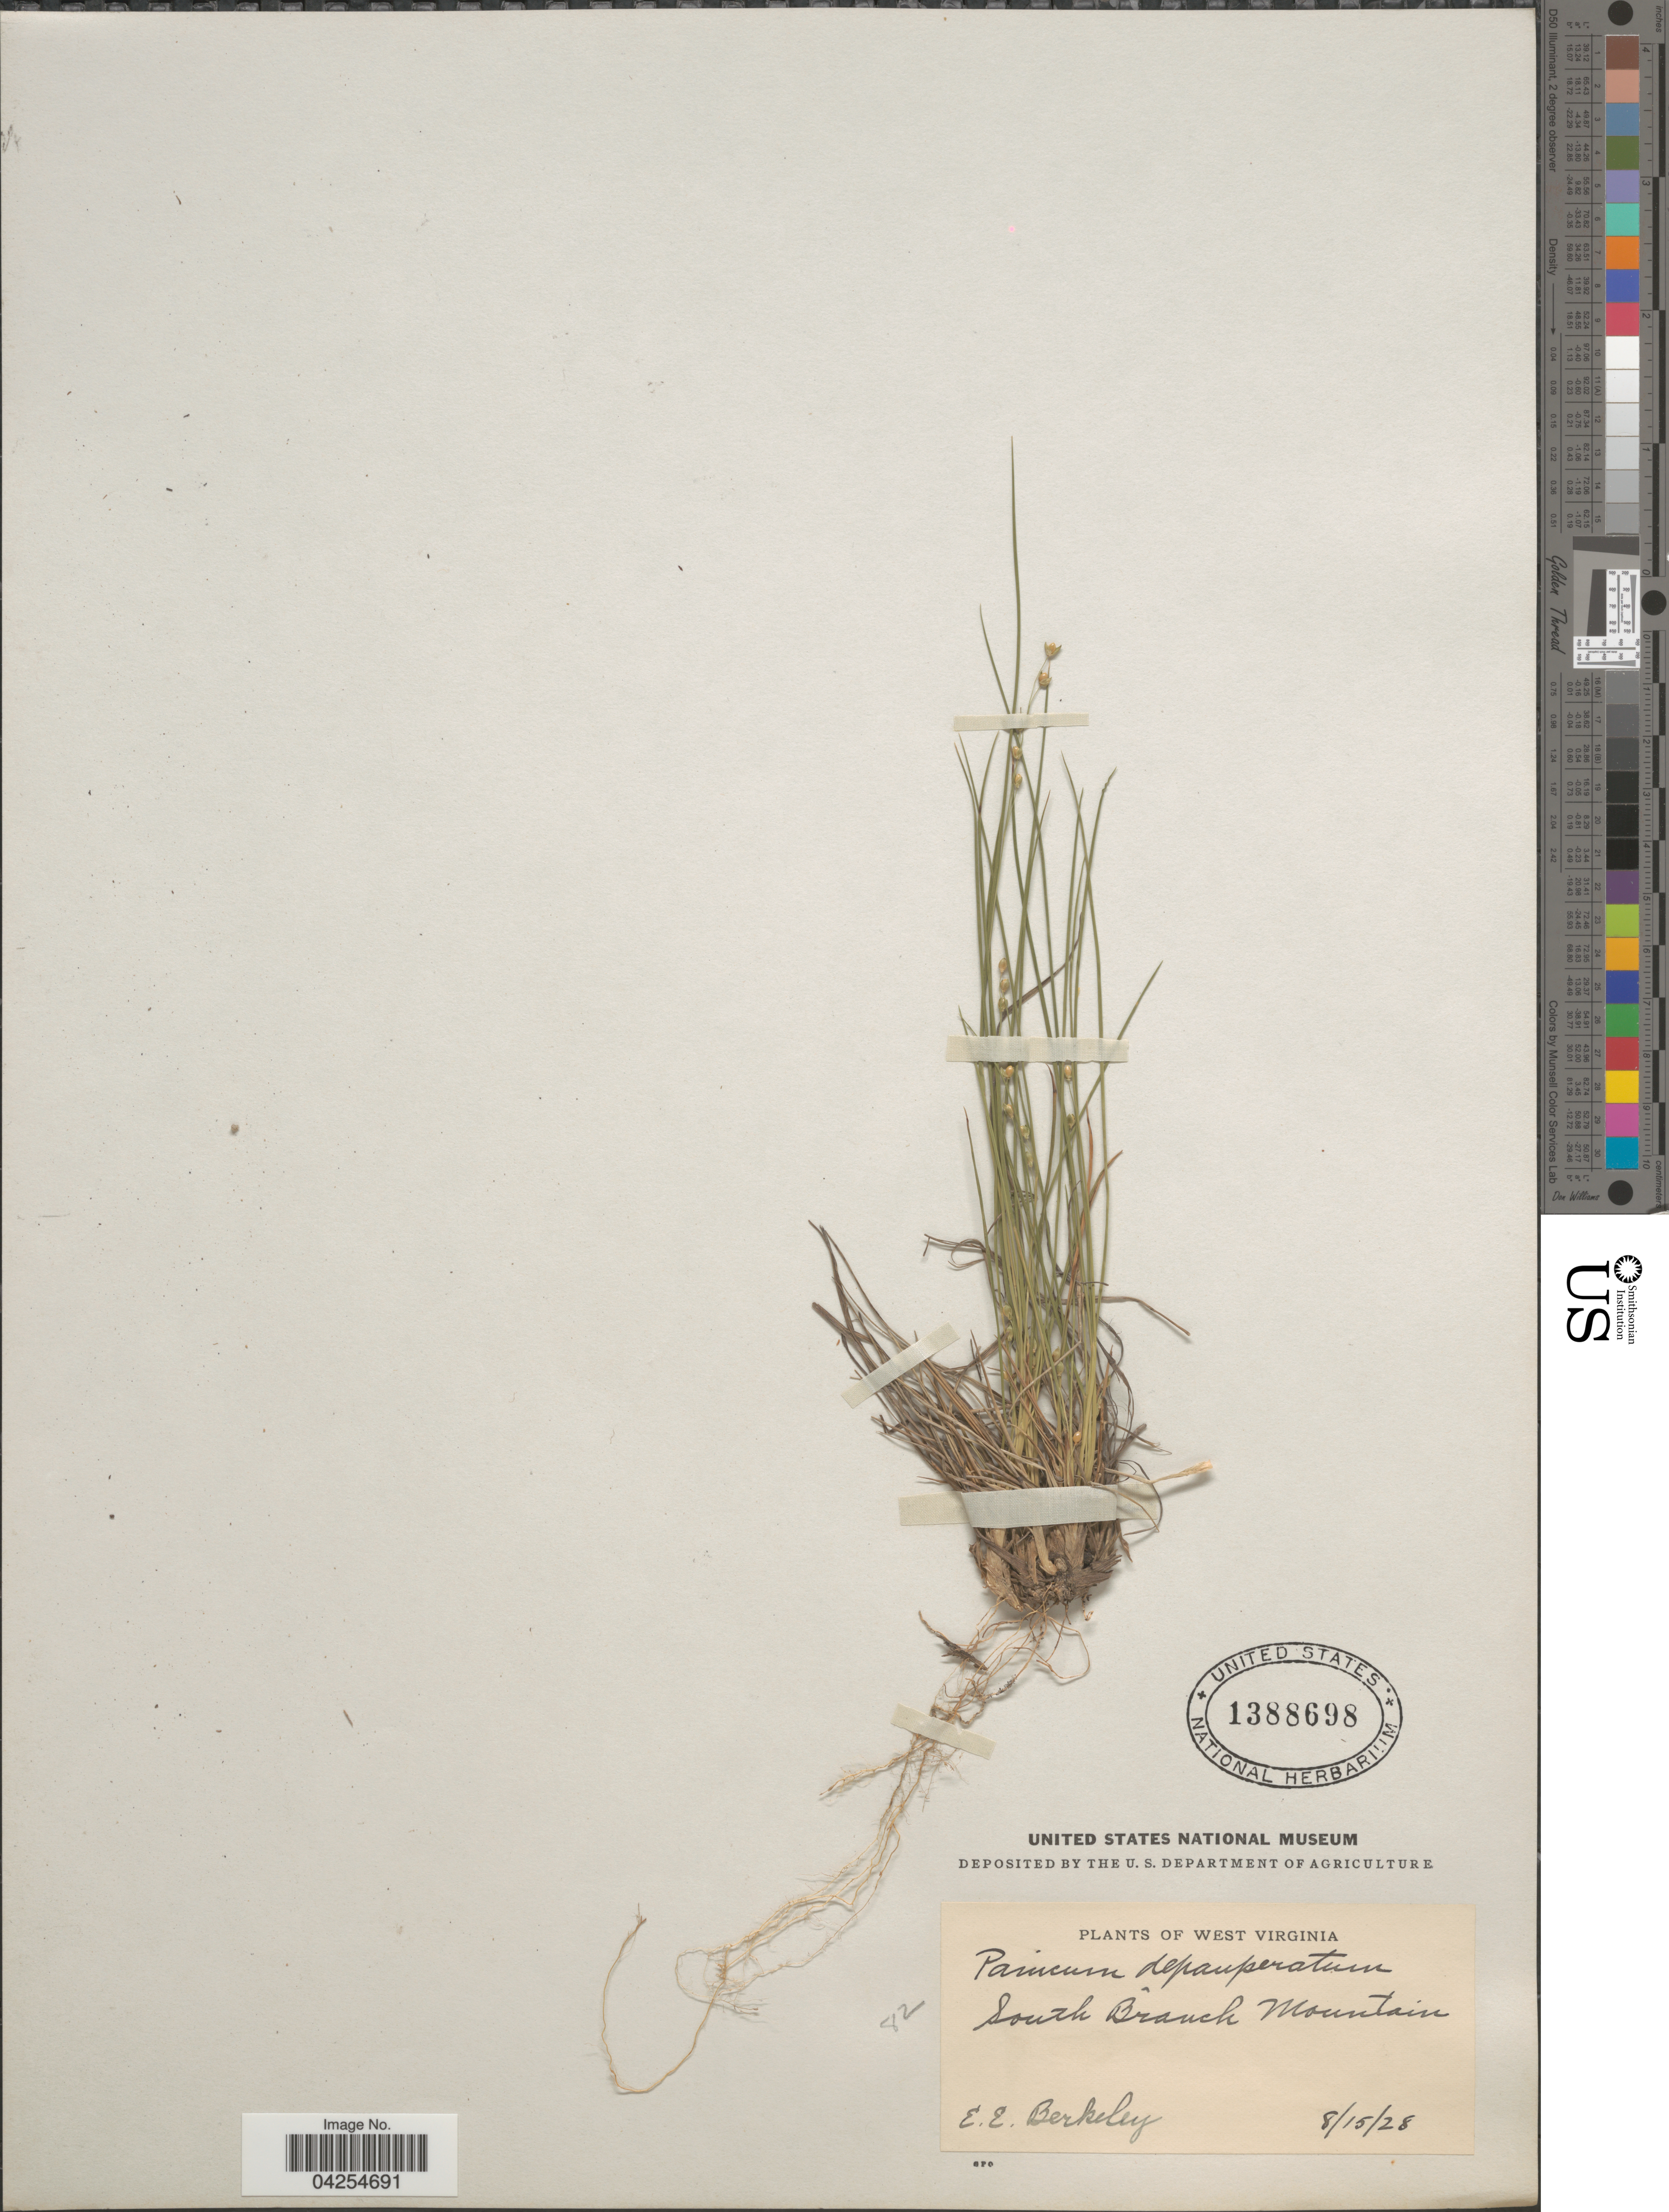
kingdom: Plantae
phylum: Tracheophyta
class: Liliopsida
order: Poales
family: Poaceae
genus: Dichanthelium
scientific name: Dichanthelium depauperatum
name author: (Muhl.) Gould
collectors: E. Berkley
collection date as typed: Transcribed d/m/y: 15/8/28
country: United States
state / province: West Virginia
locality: South Branch Mountain.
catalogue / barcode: US 1388698